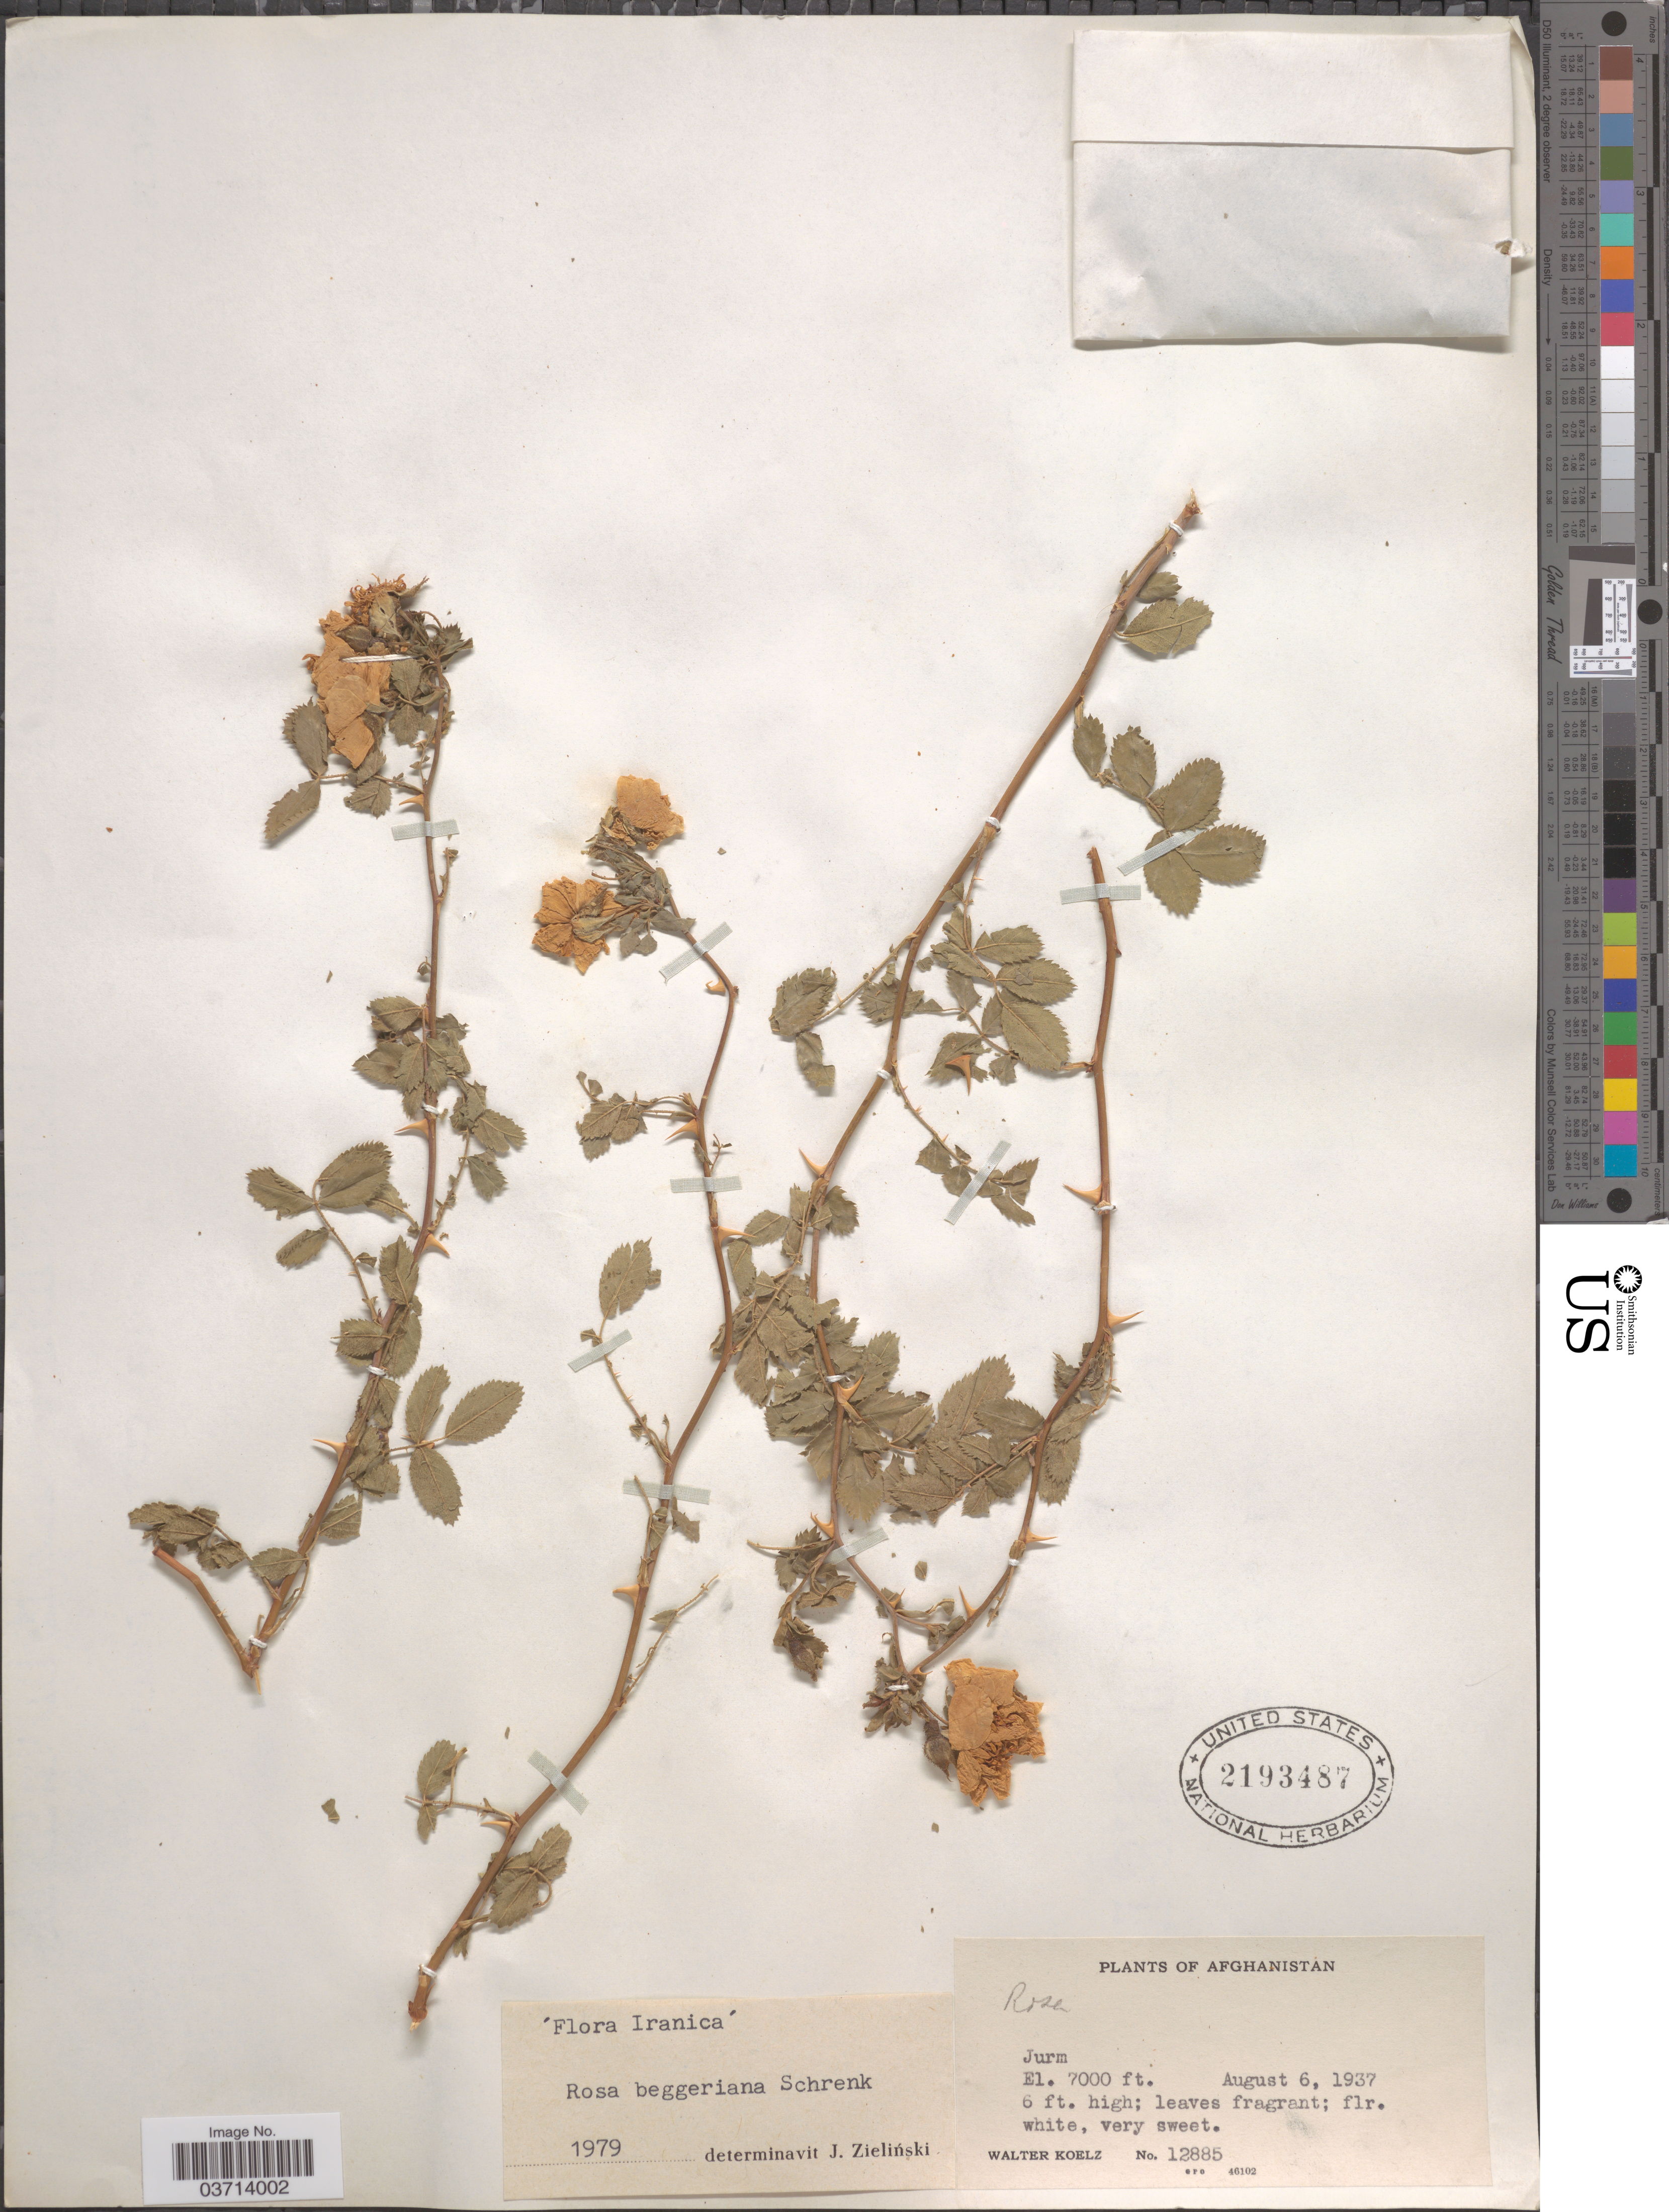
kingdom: Plantae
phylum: Tracheophyta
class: Magnoliopsida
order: Rosales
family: Rosaceae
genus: Rosa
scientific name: Rosa beggeriana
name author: Schrenk ex Fisch. & C.A. Mey.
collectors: W. N. Koelz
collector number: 12885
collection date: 1937-08-06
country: Afghanistan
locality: Jurm.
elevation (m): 2134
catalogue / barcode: US 2193487